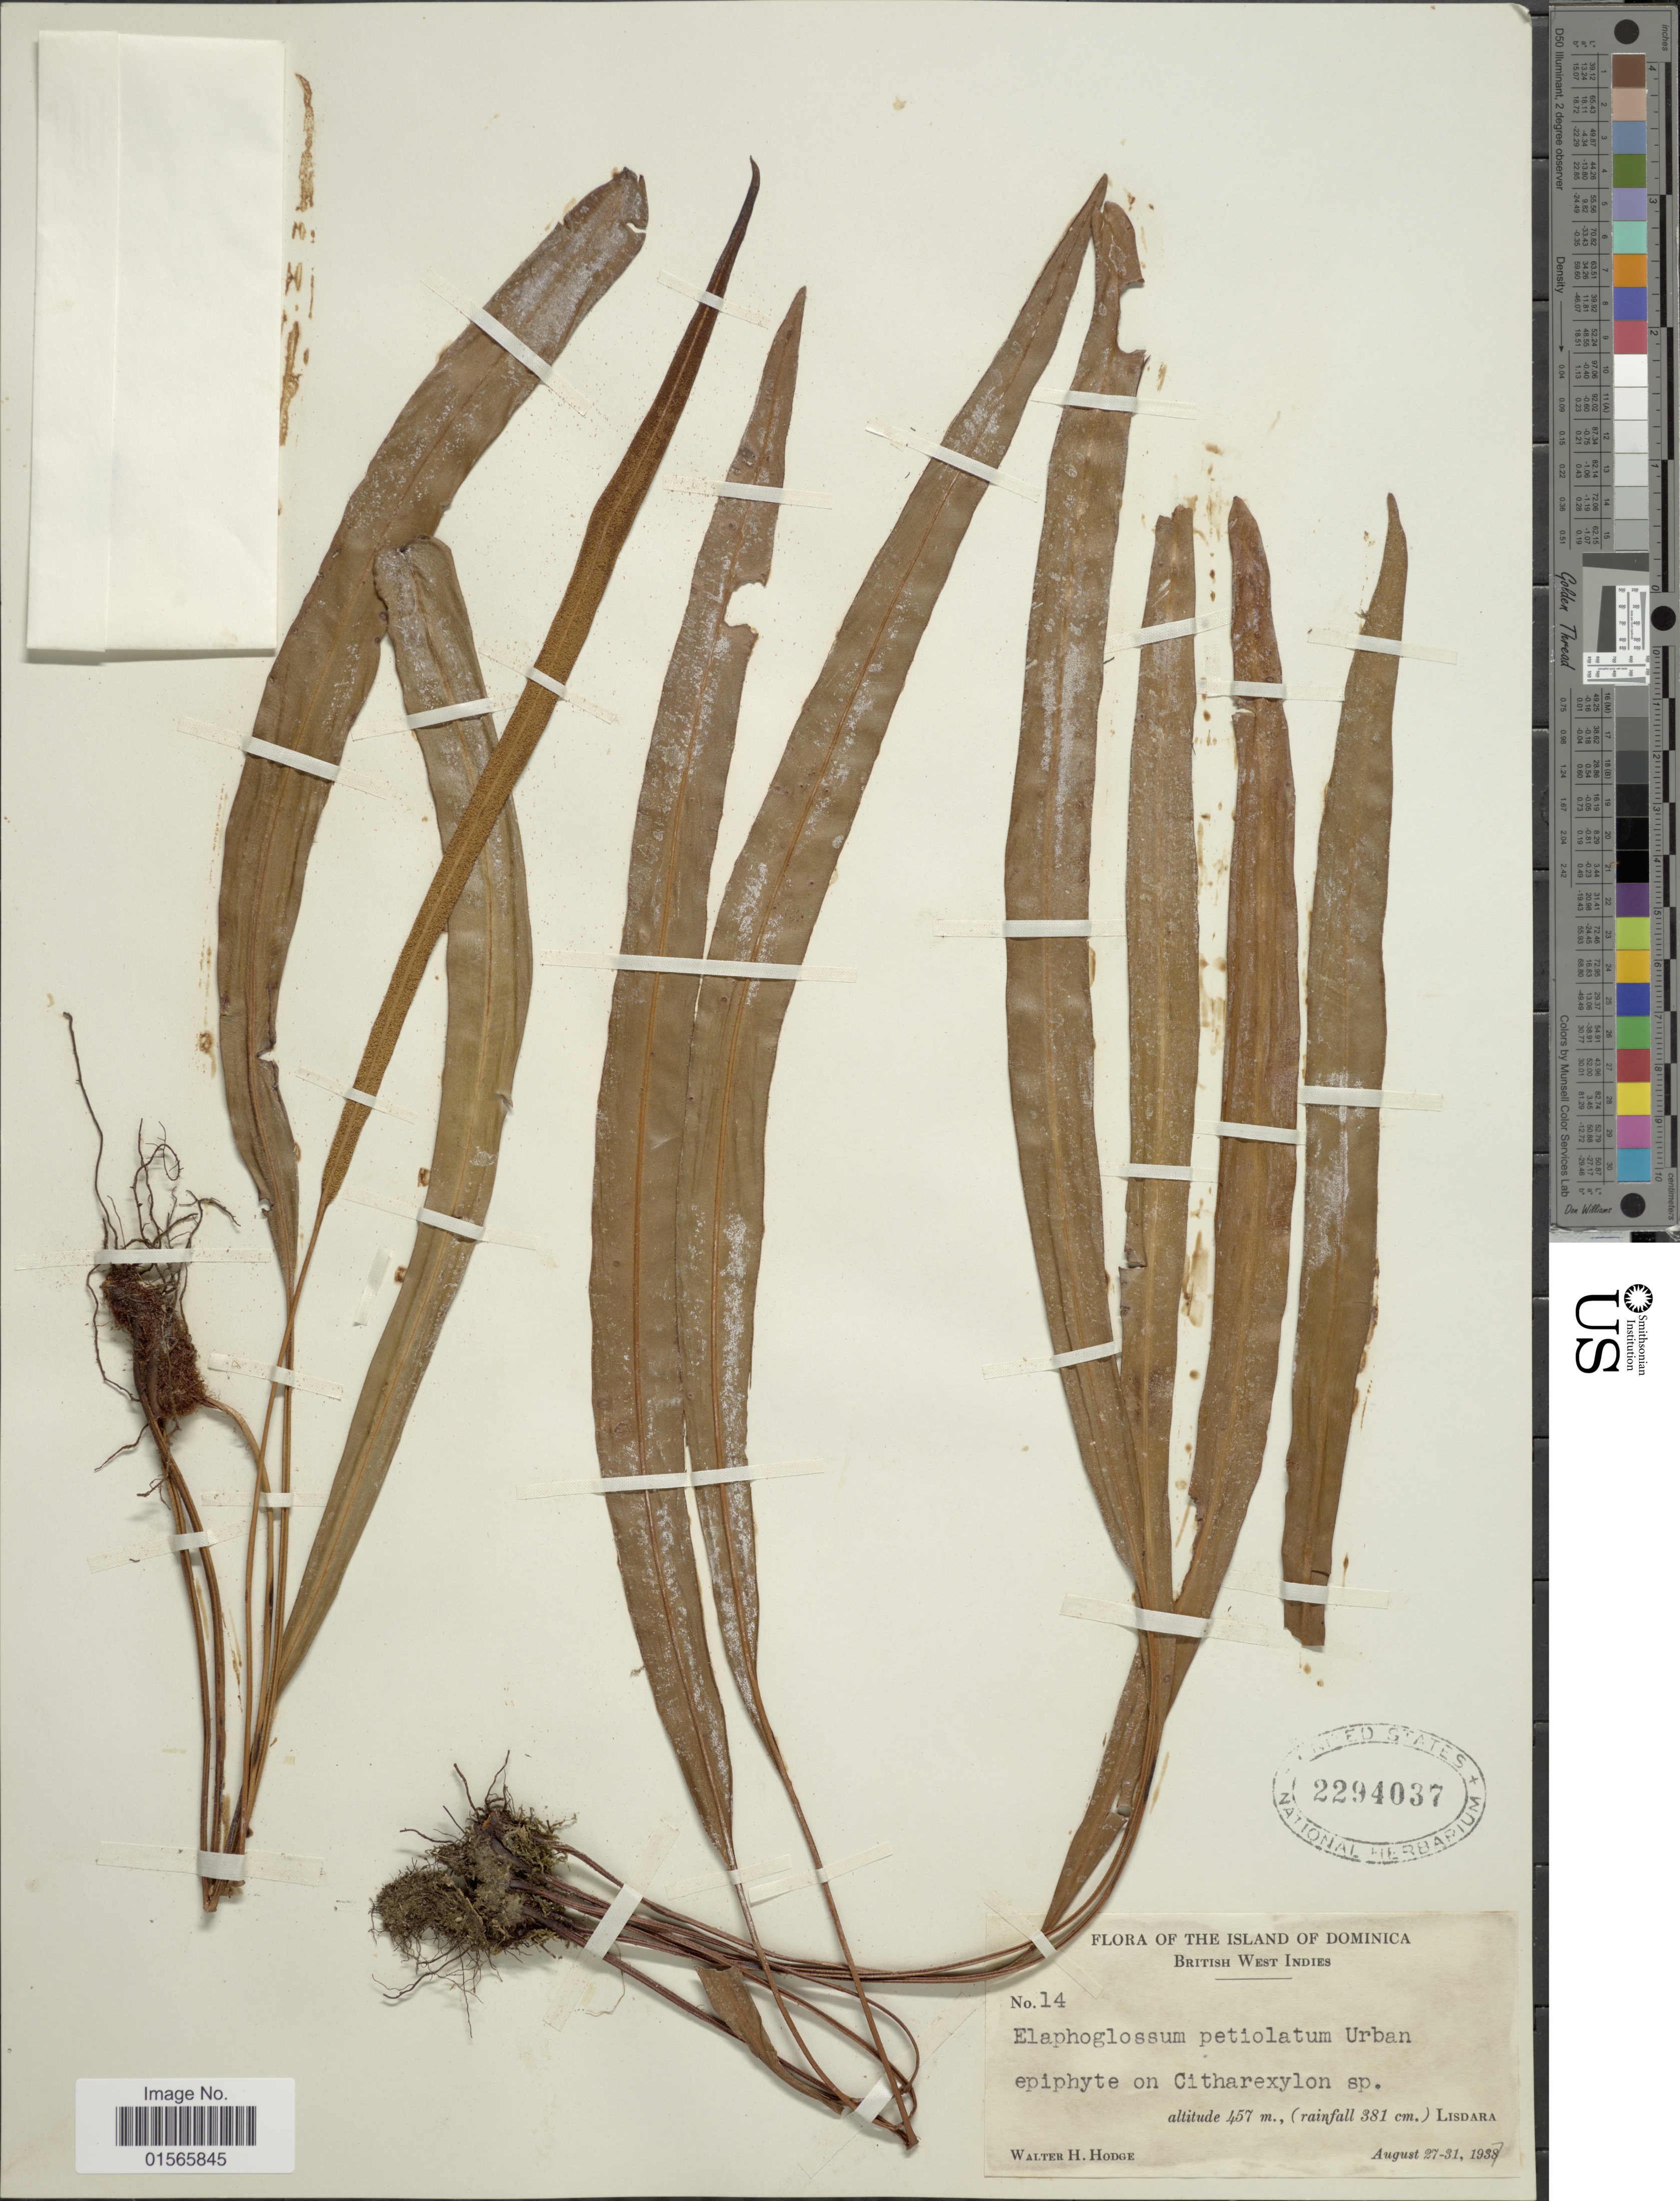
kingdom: Plantae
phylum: Tracheophyta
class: Polypodiopsida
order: Polypodiales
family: Dryopteridaceae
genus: Elaphoglossum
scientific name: Elaphoglossum petiolatum var. dussii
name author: (Underw. ex Maxon) Proctor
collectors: W. Hodge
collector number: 14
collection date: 1937-08-27/1937-08-31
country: Dominica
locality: The Island of Dominica, British West Indies, Lisdara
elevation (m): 457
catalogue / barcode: US 2294037